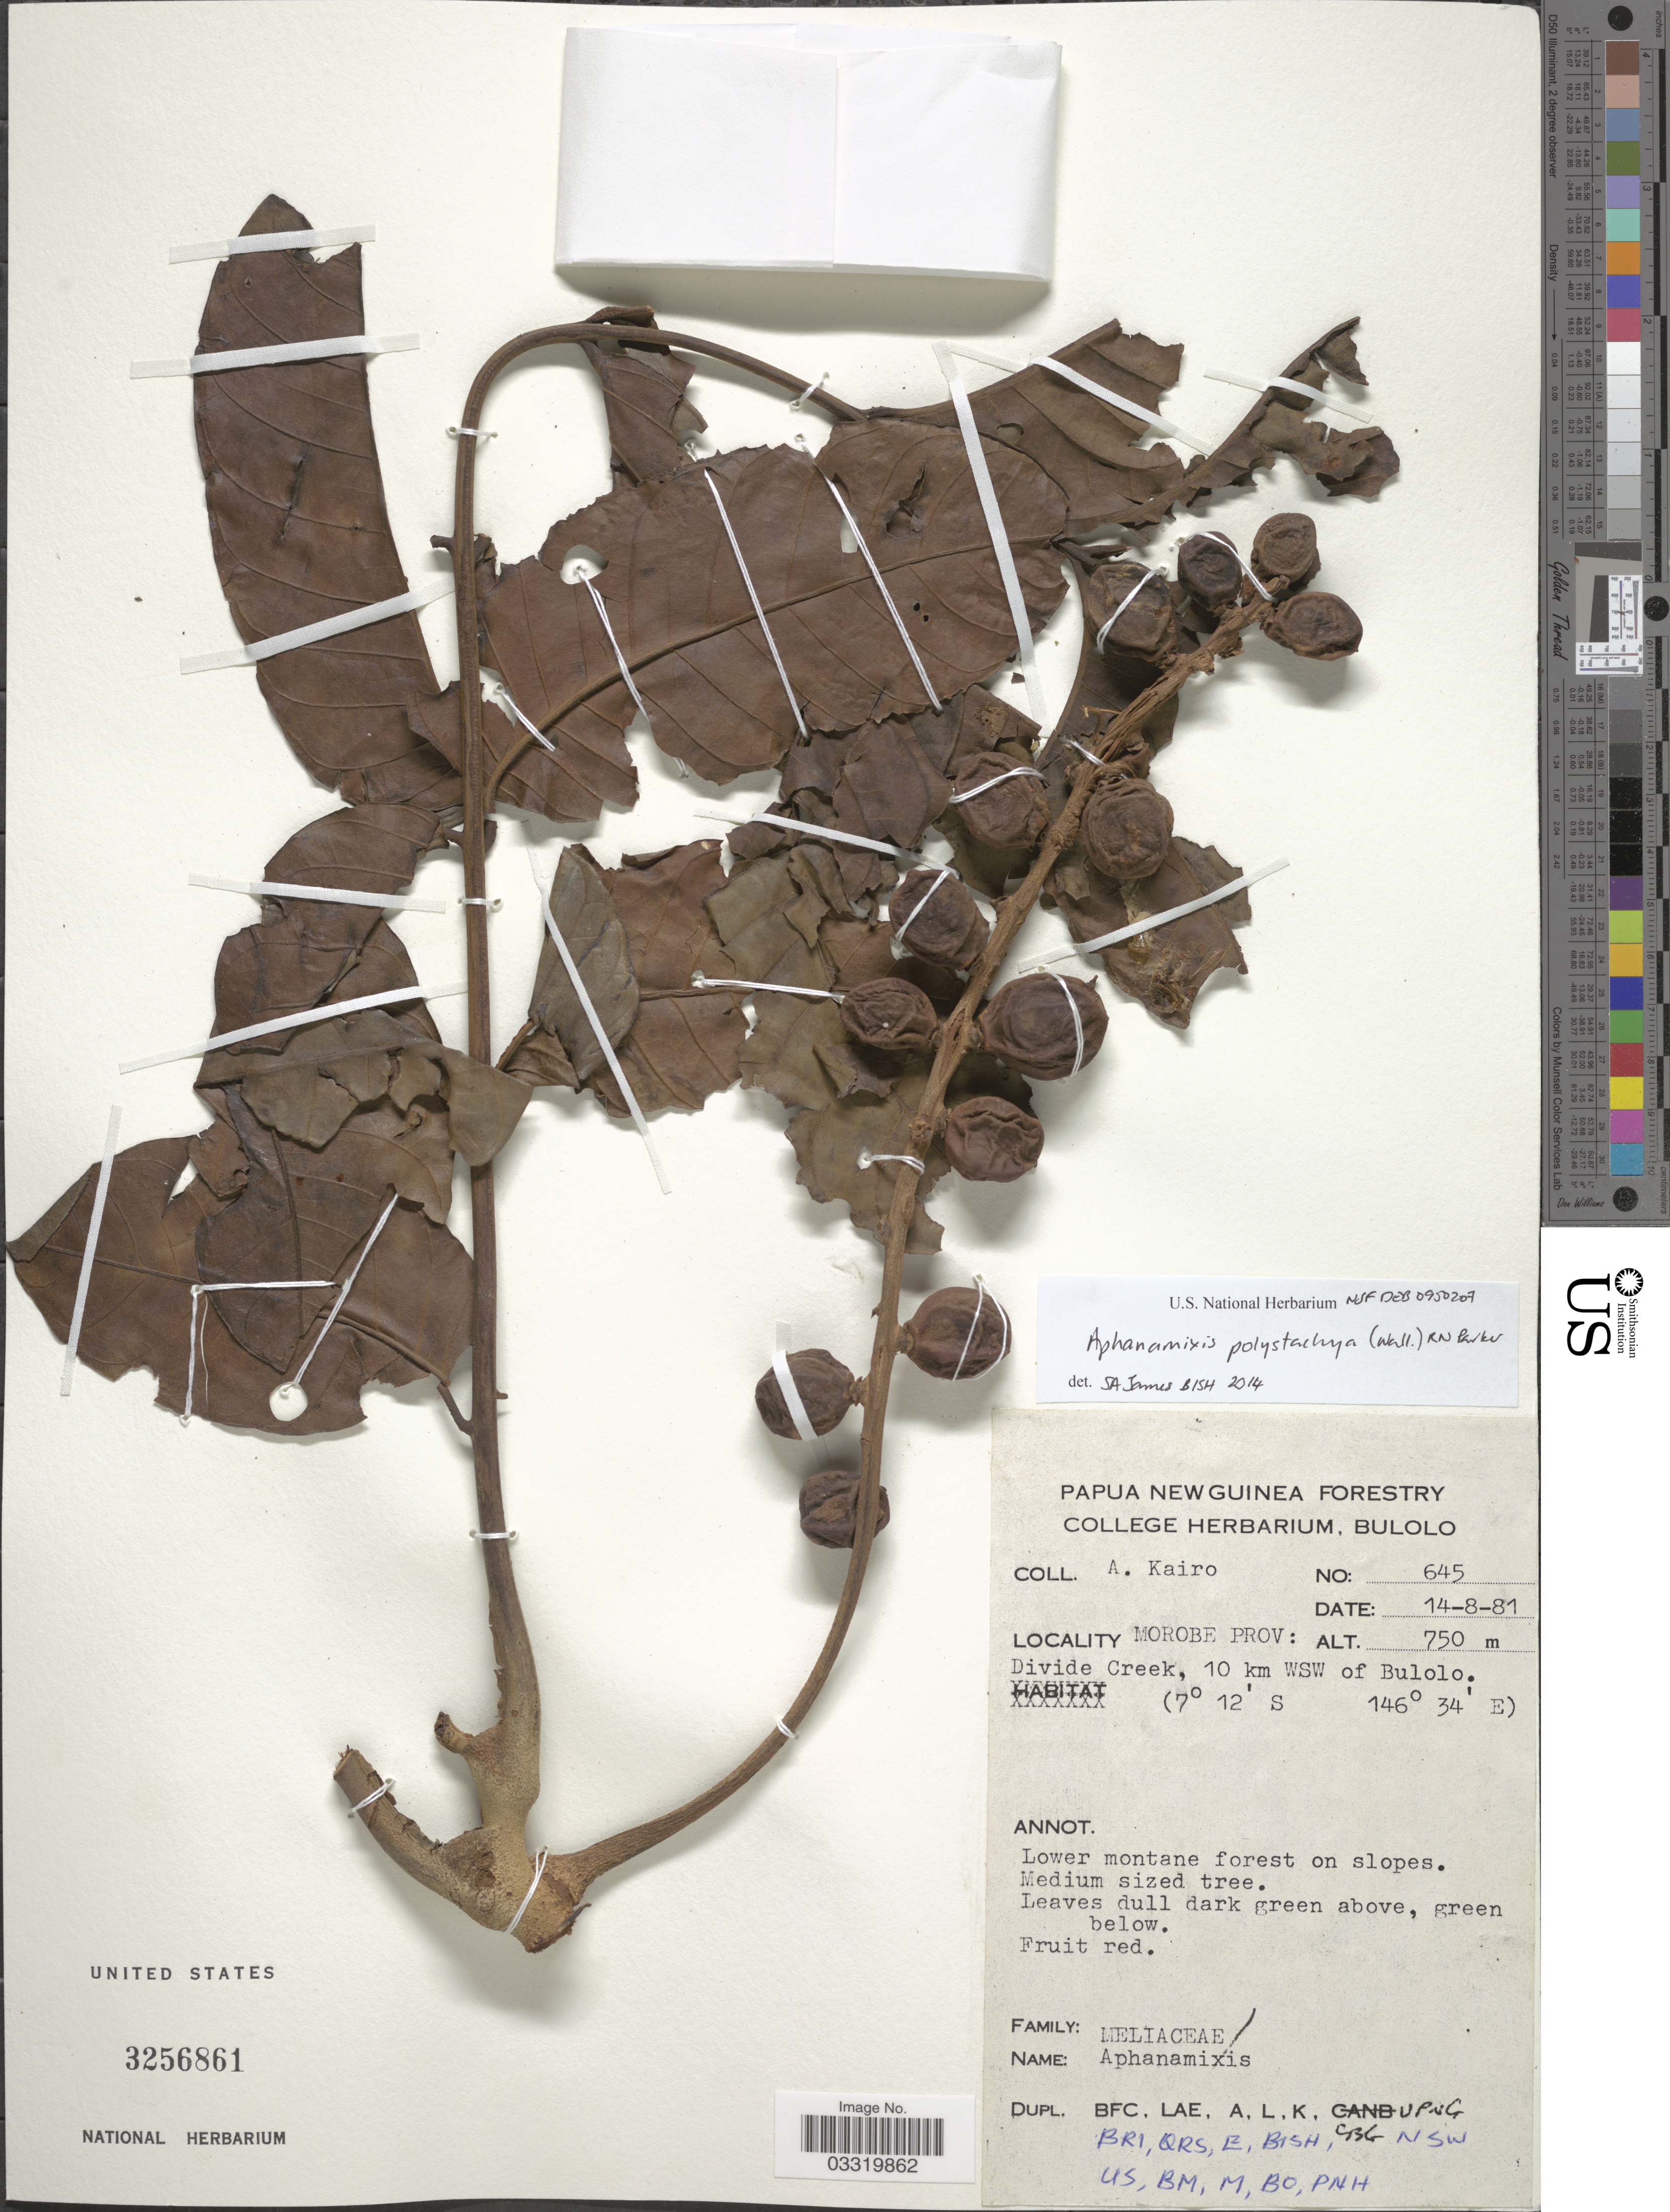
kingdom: Plantae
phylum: Tracheophyta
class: Magnoliopsida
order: Sapindales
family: Meliaceae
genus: Aphanamixis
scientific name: Aphanamixis polystachya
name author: (Wall.) R. Parker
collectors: A. Kairo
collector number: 645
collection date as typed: Transcribed d/m/y: 14/8/81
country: Papua New Guinea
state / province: Morobe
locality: Divide Creek, 10 km WSW of Bulolo.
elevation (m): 750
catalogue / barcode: US 3256861